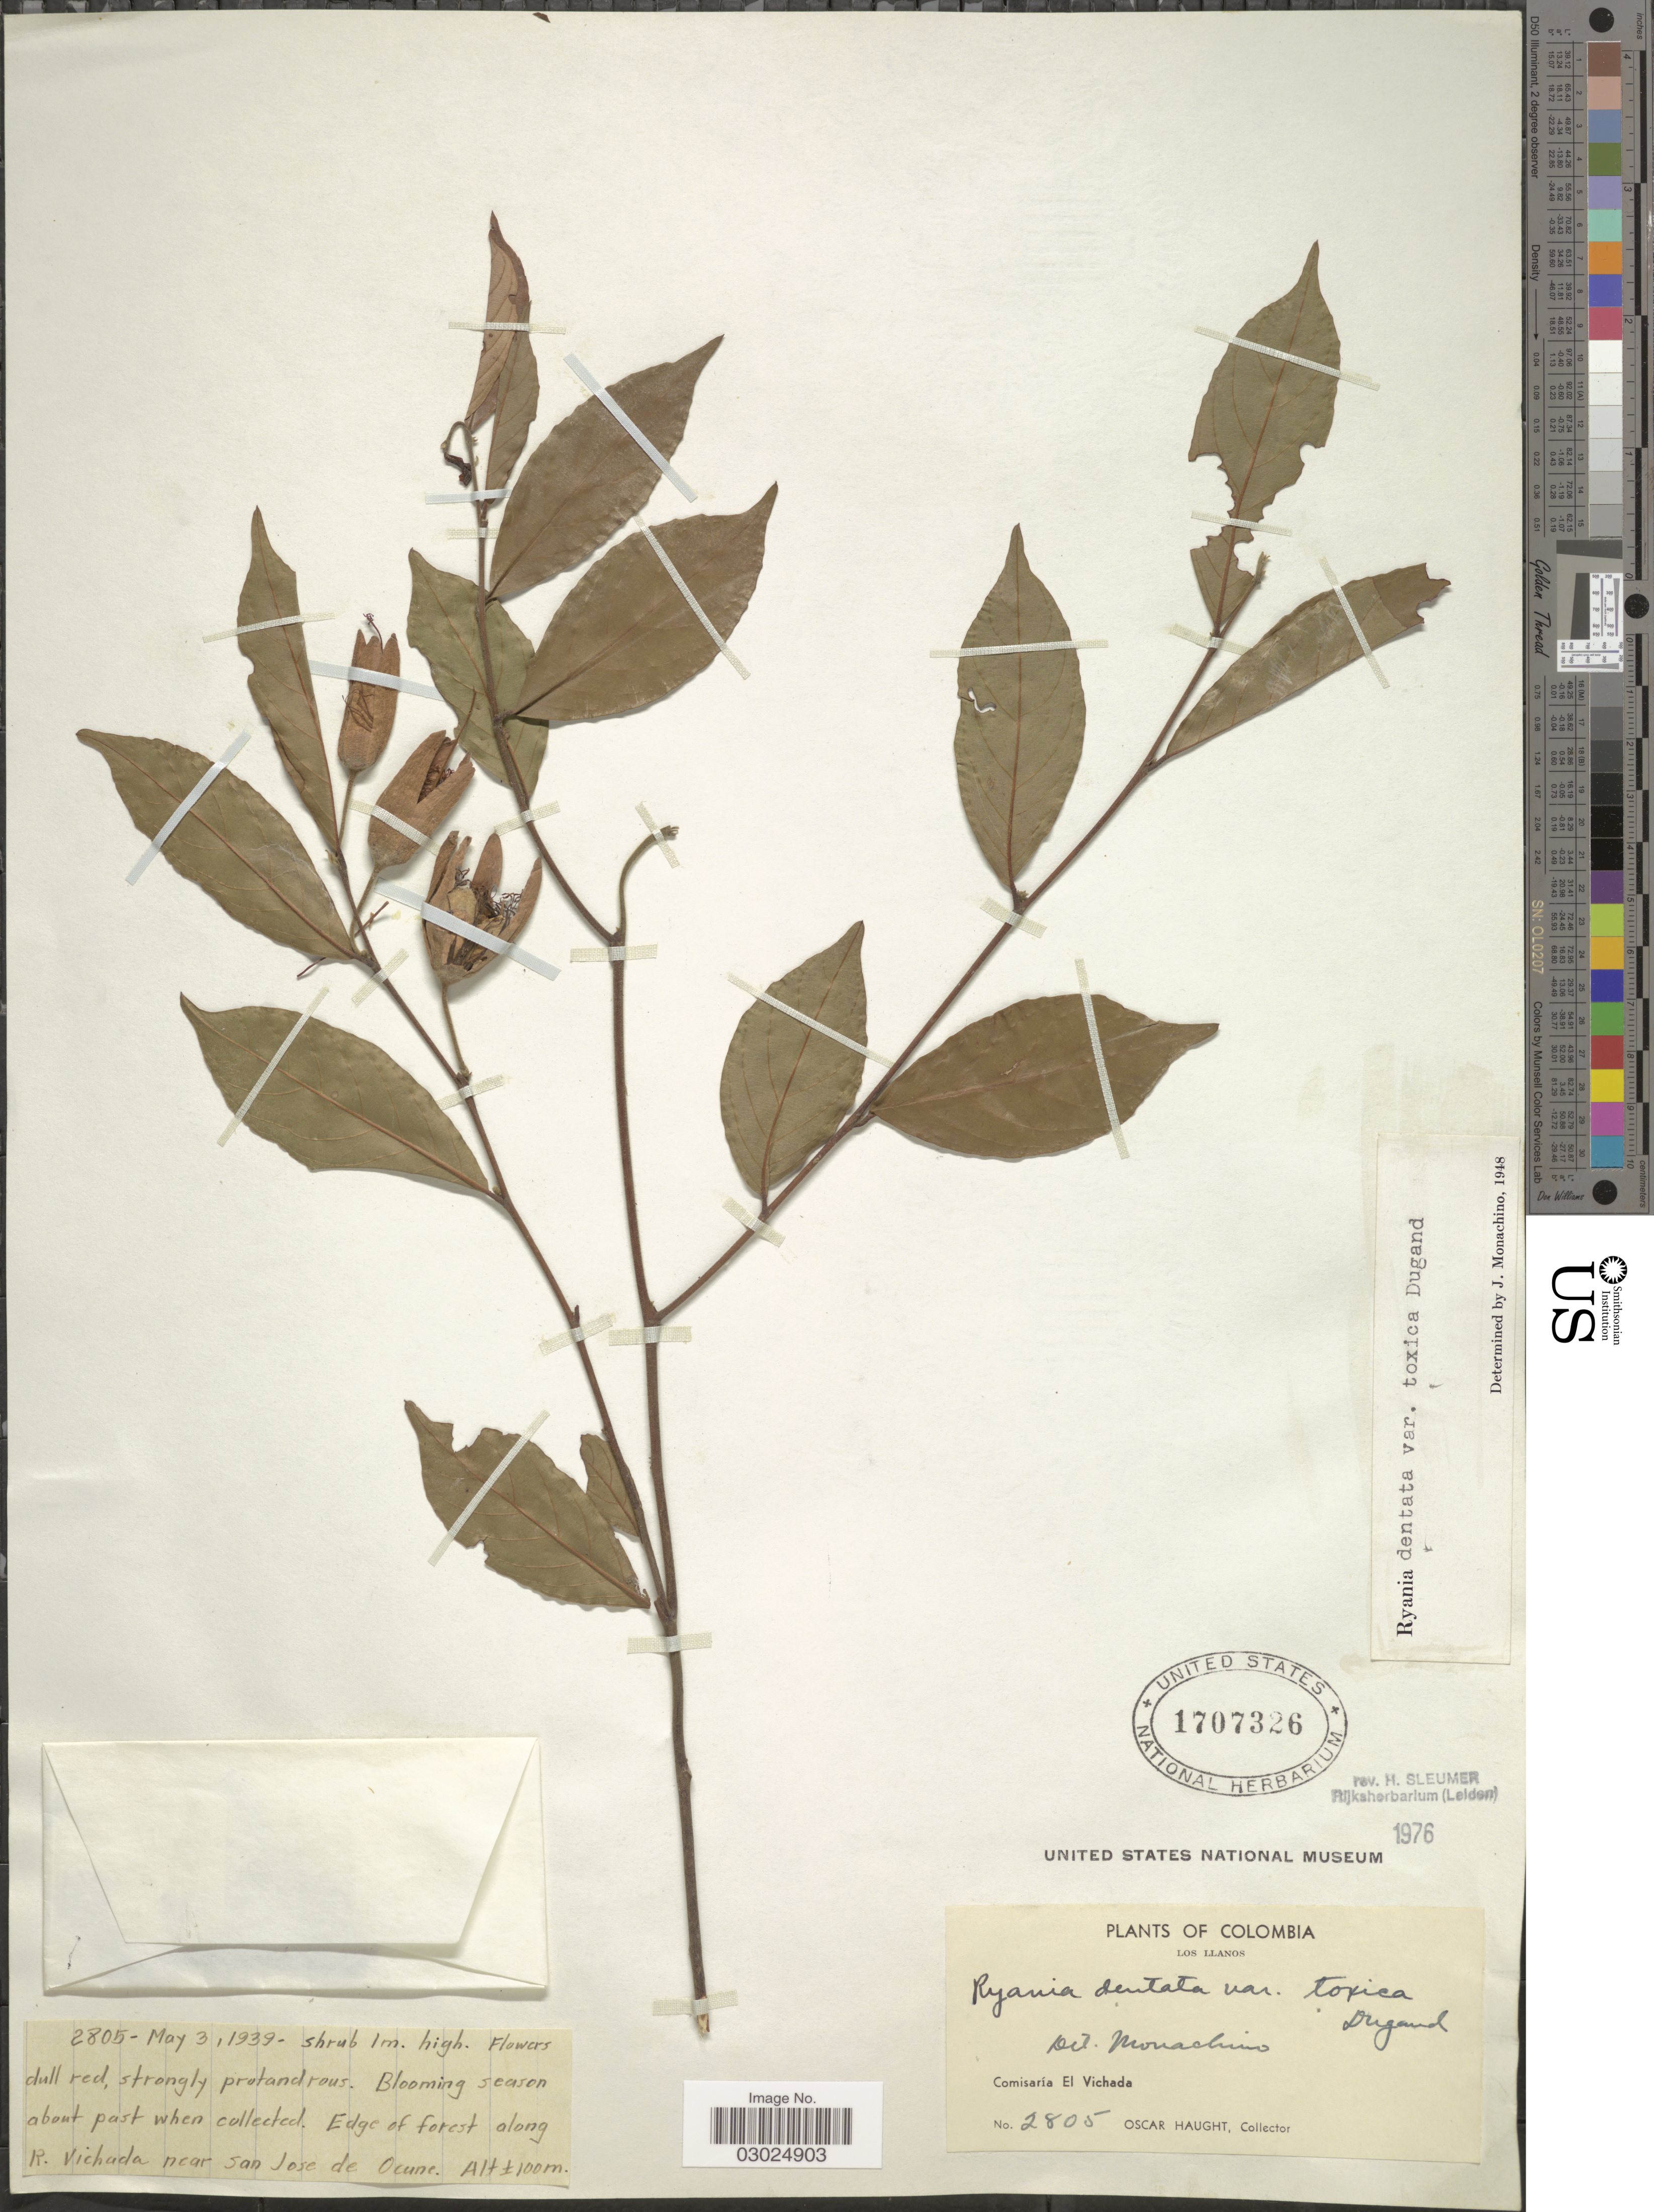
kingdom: Plantae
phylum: Tracheophyta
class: Magnoliopsida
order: Malpighiales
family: Salicaceae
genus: Ryania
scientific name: Ryania dentata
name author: Miq.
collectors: O. L. Haught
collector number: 2805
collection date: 1939-05-03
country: Colombia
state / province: Vichada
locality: Los Llanos. Comisaría El Vichada. Edge of forest along R. Vichada near San Jose de Ocune.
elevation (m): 100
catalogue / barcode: US 1707326